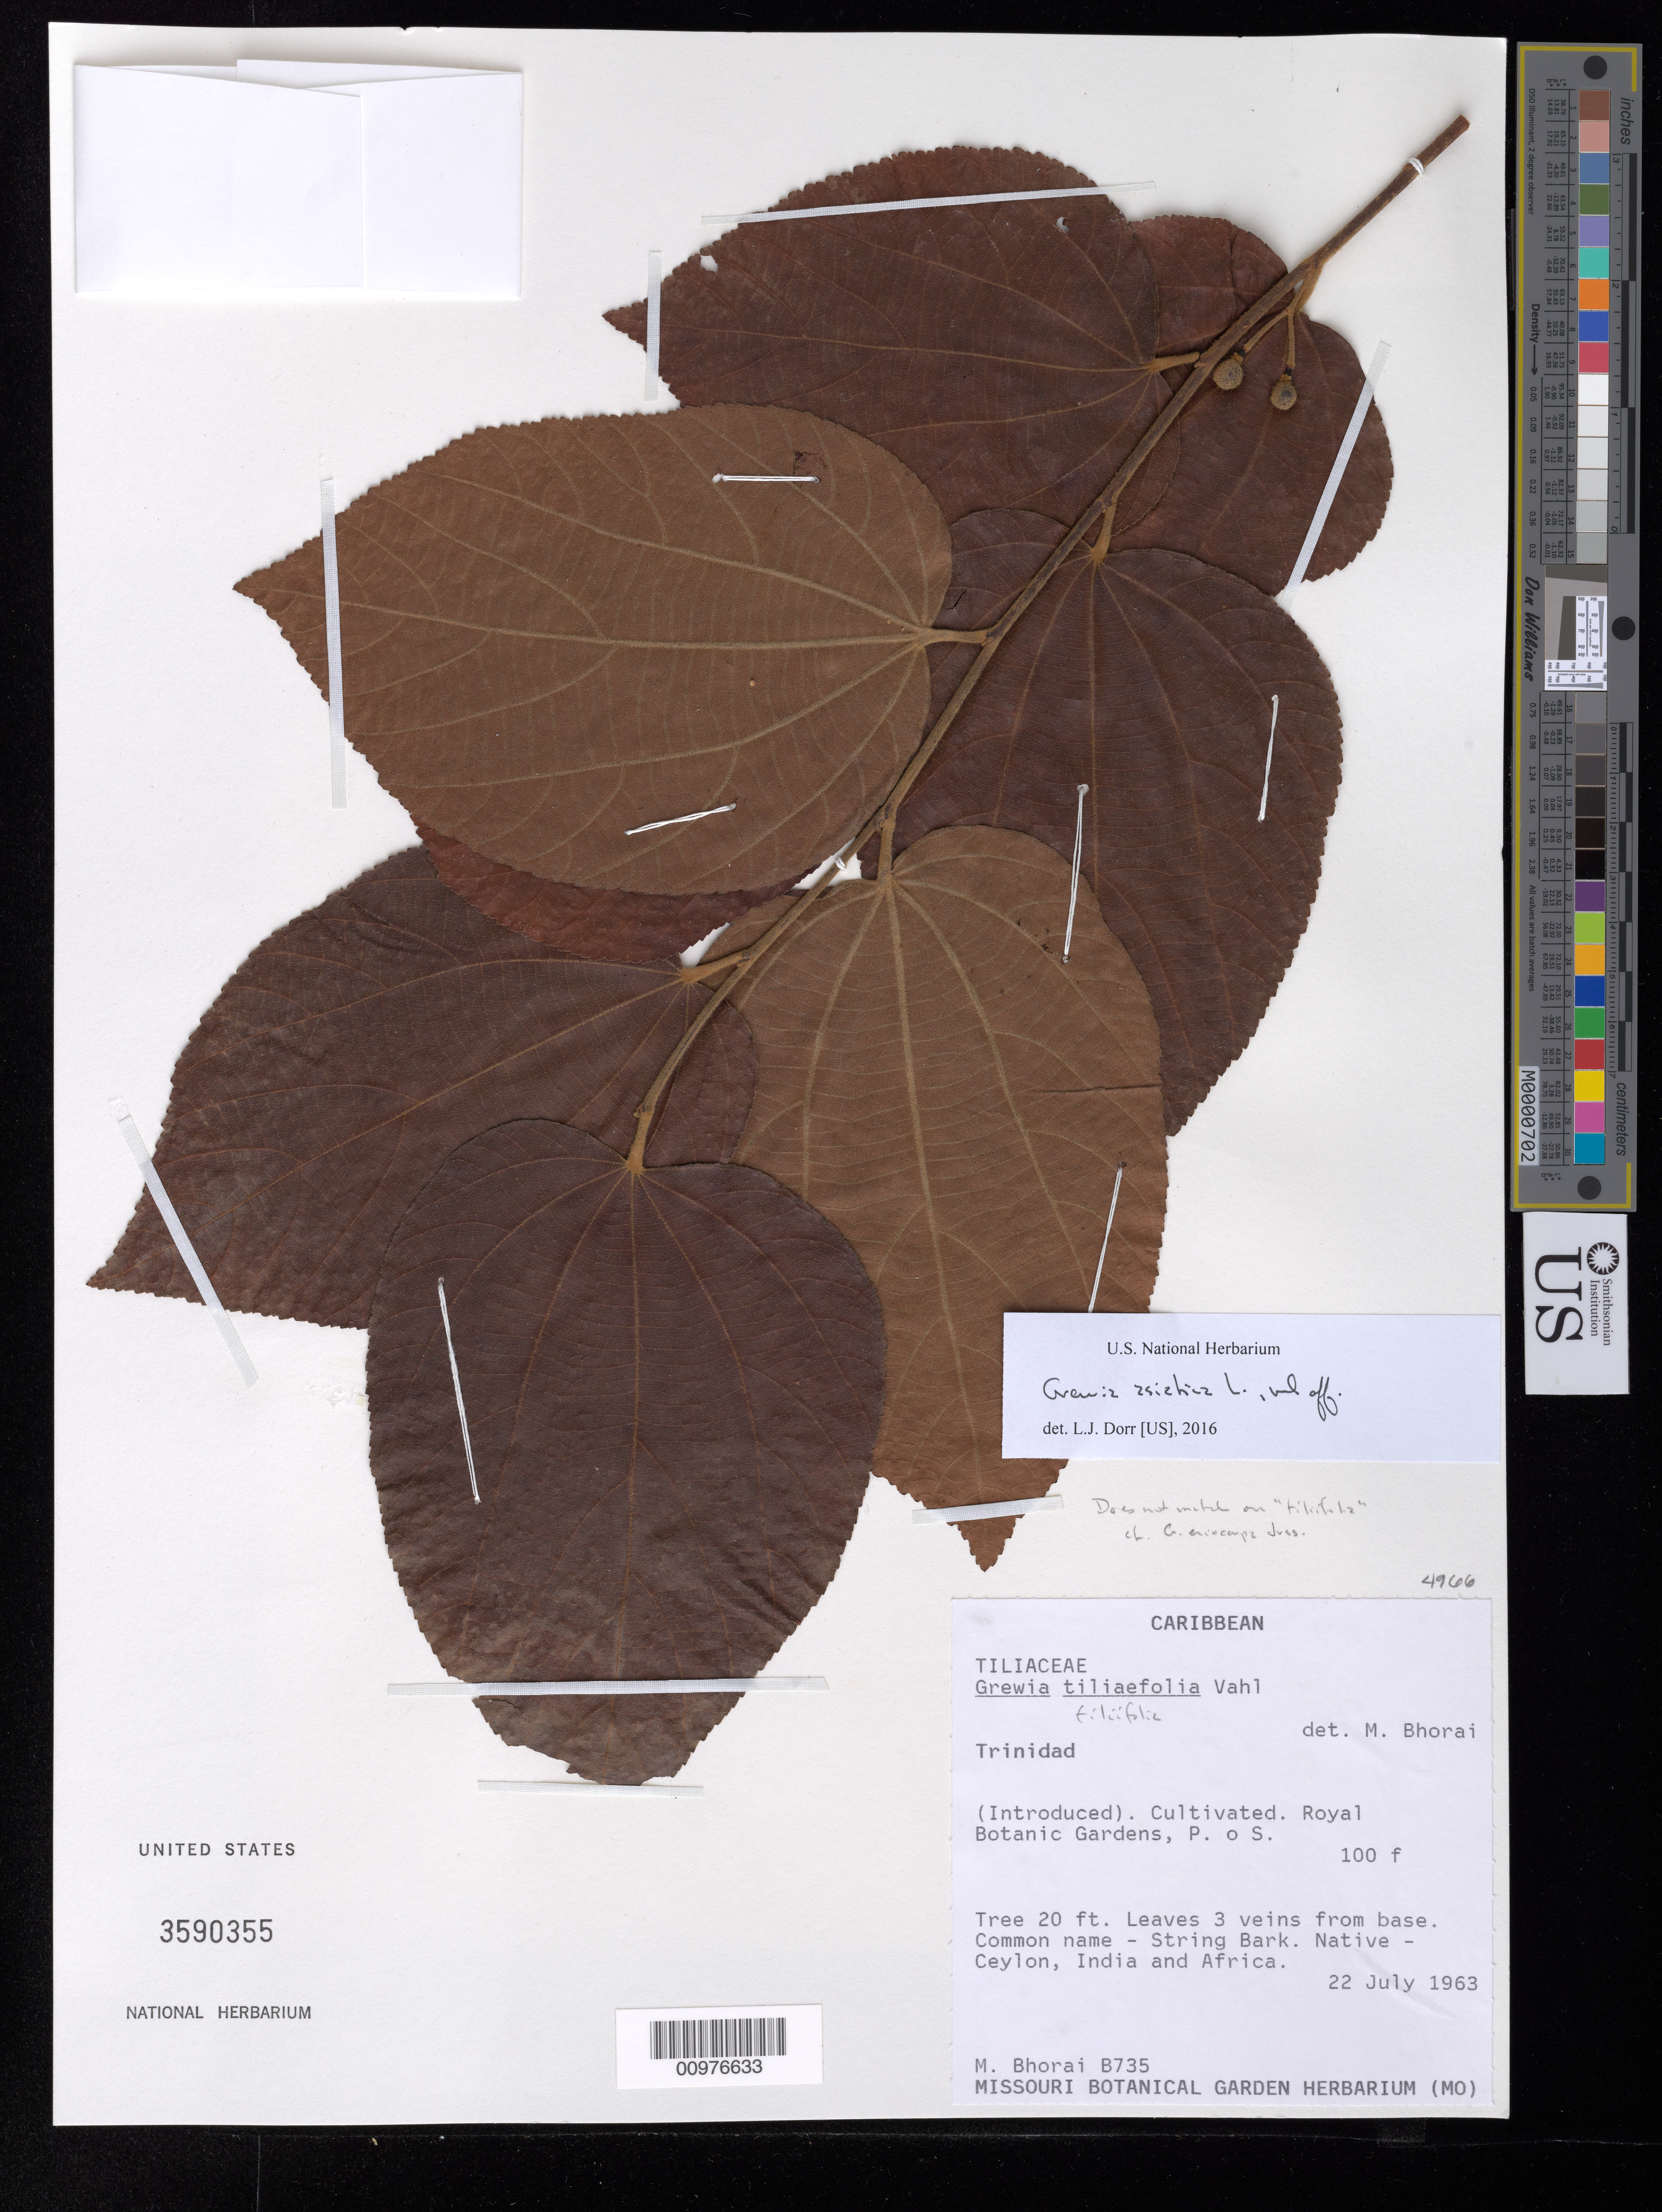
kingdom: Plantae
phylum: Tracheophyta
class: Magnoliopsida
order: Malvales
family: Malvaceae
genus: Grewia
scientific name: Grewia asiatica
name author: L.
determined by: Dorr, L. J., (BOT), Smithsonian Institution - National Museum of Natural History (UNITED STATES)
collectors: M. Bhorai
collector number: B735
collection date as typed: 22 July 1963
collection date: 1963-07-22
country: Trinidad and Tobago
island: Trinidad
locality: Royal Botanic Gardens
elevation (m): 30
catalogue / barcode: US 3590355